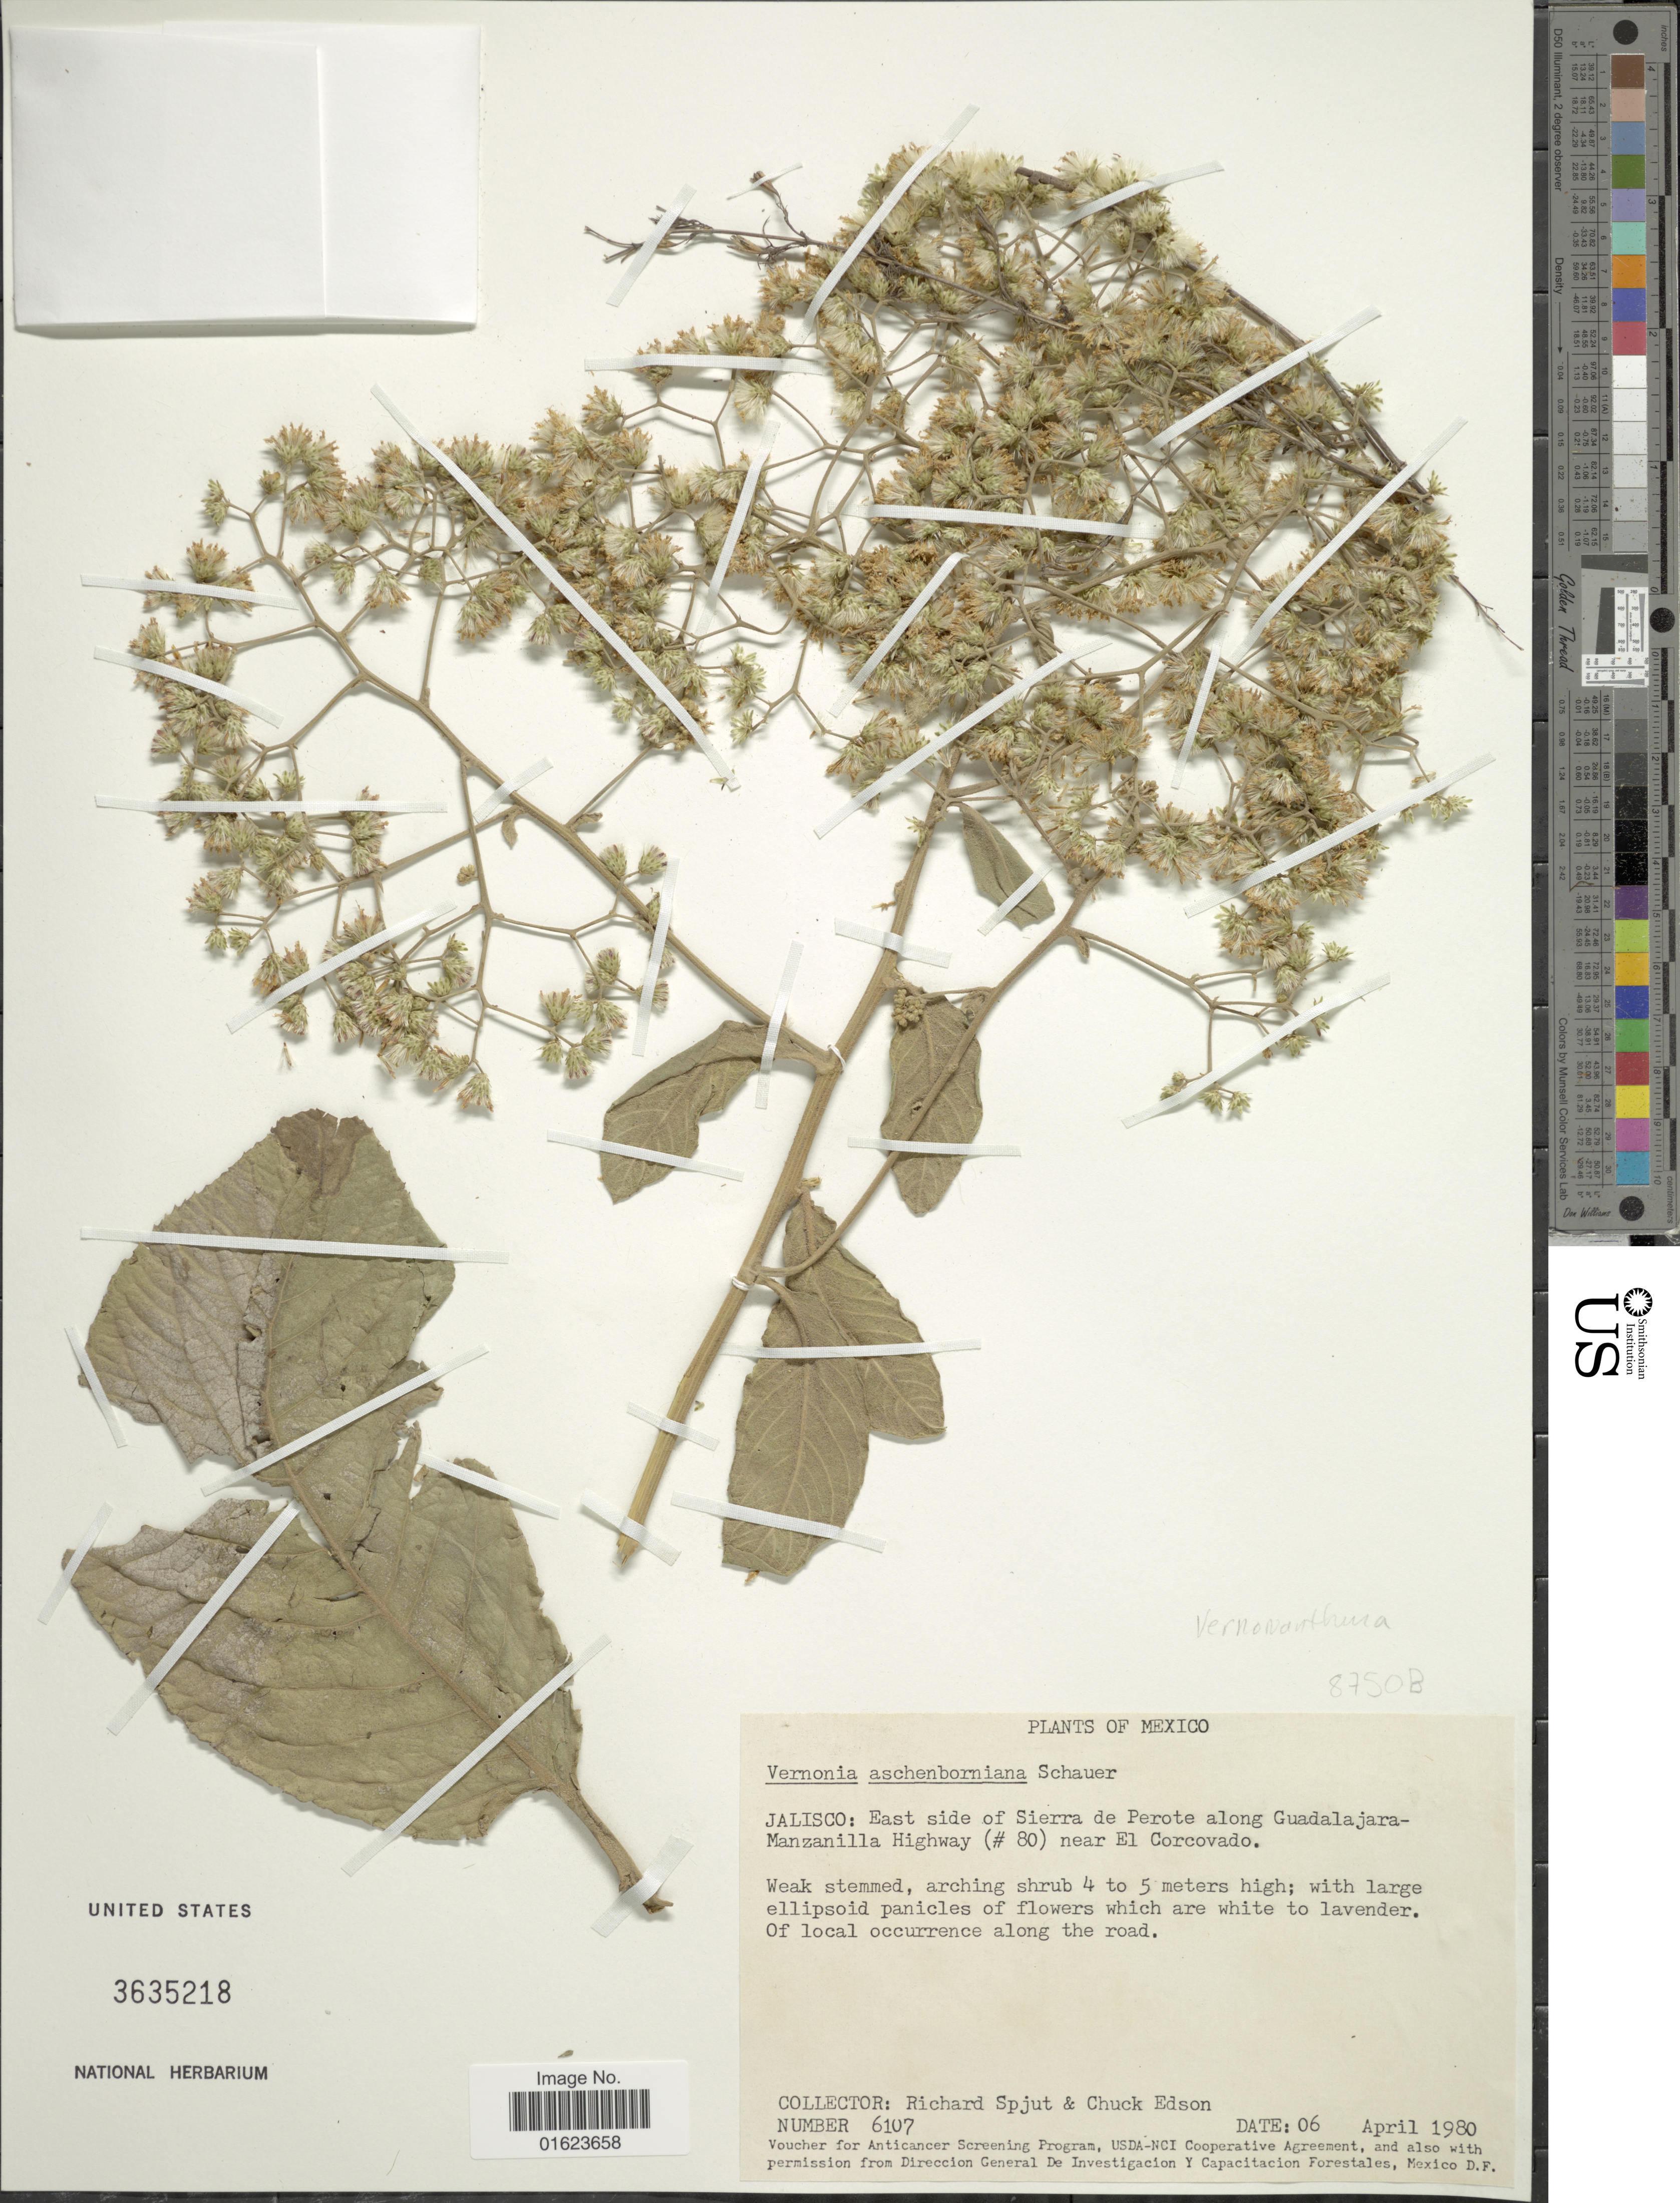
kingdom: Plantae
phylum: Tracheophyta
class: Magnoliopsida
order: Asterales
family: Asteraceae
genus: Vernonanthura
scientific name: Vernonanthura cordata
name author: (Kunth) H. Rob.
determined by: Renon, Polla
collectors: R. Spjut & C. Edson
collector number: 6107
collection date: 1980-04-06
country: Mexico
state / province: Jalisco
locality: Jalisco: East side of Sierra de Perote along Guadalajara-Manzanilla Highway (#80) near El Corcovado.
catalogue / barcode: US 3635218